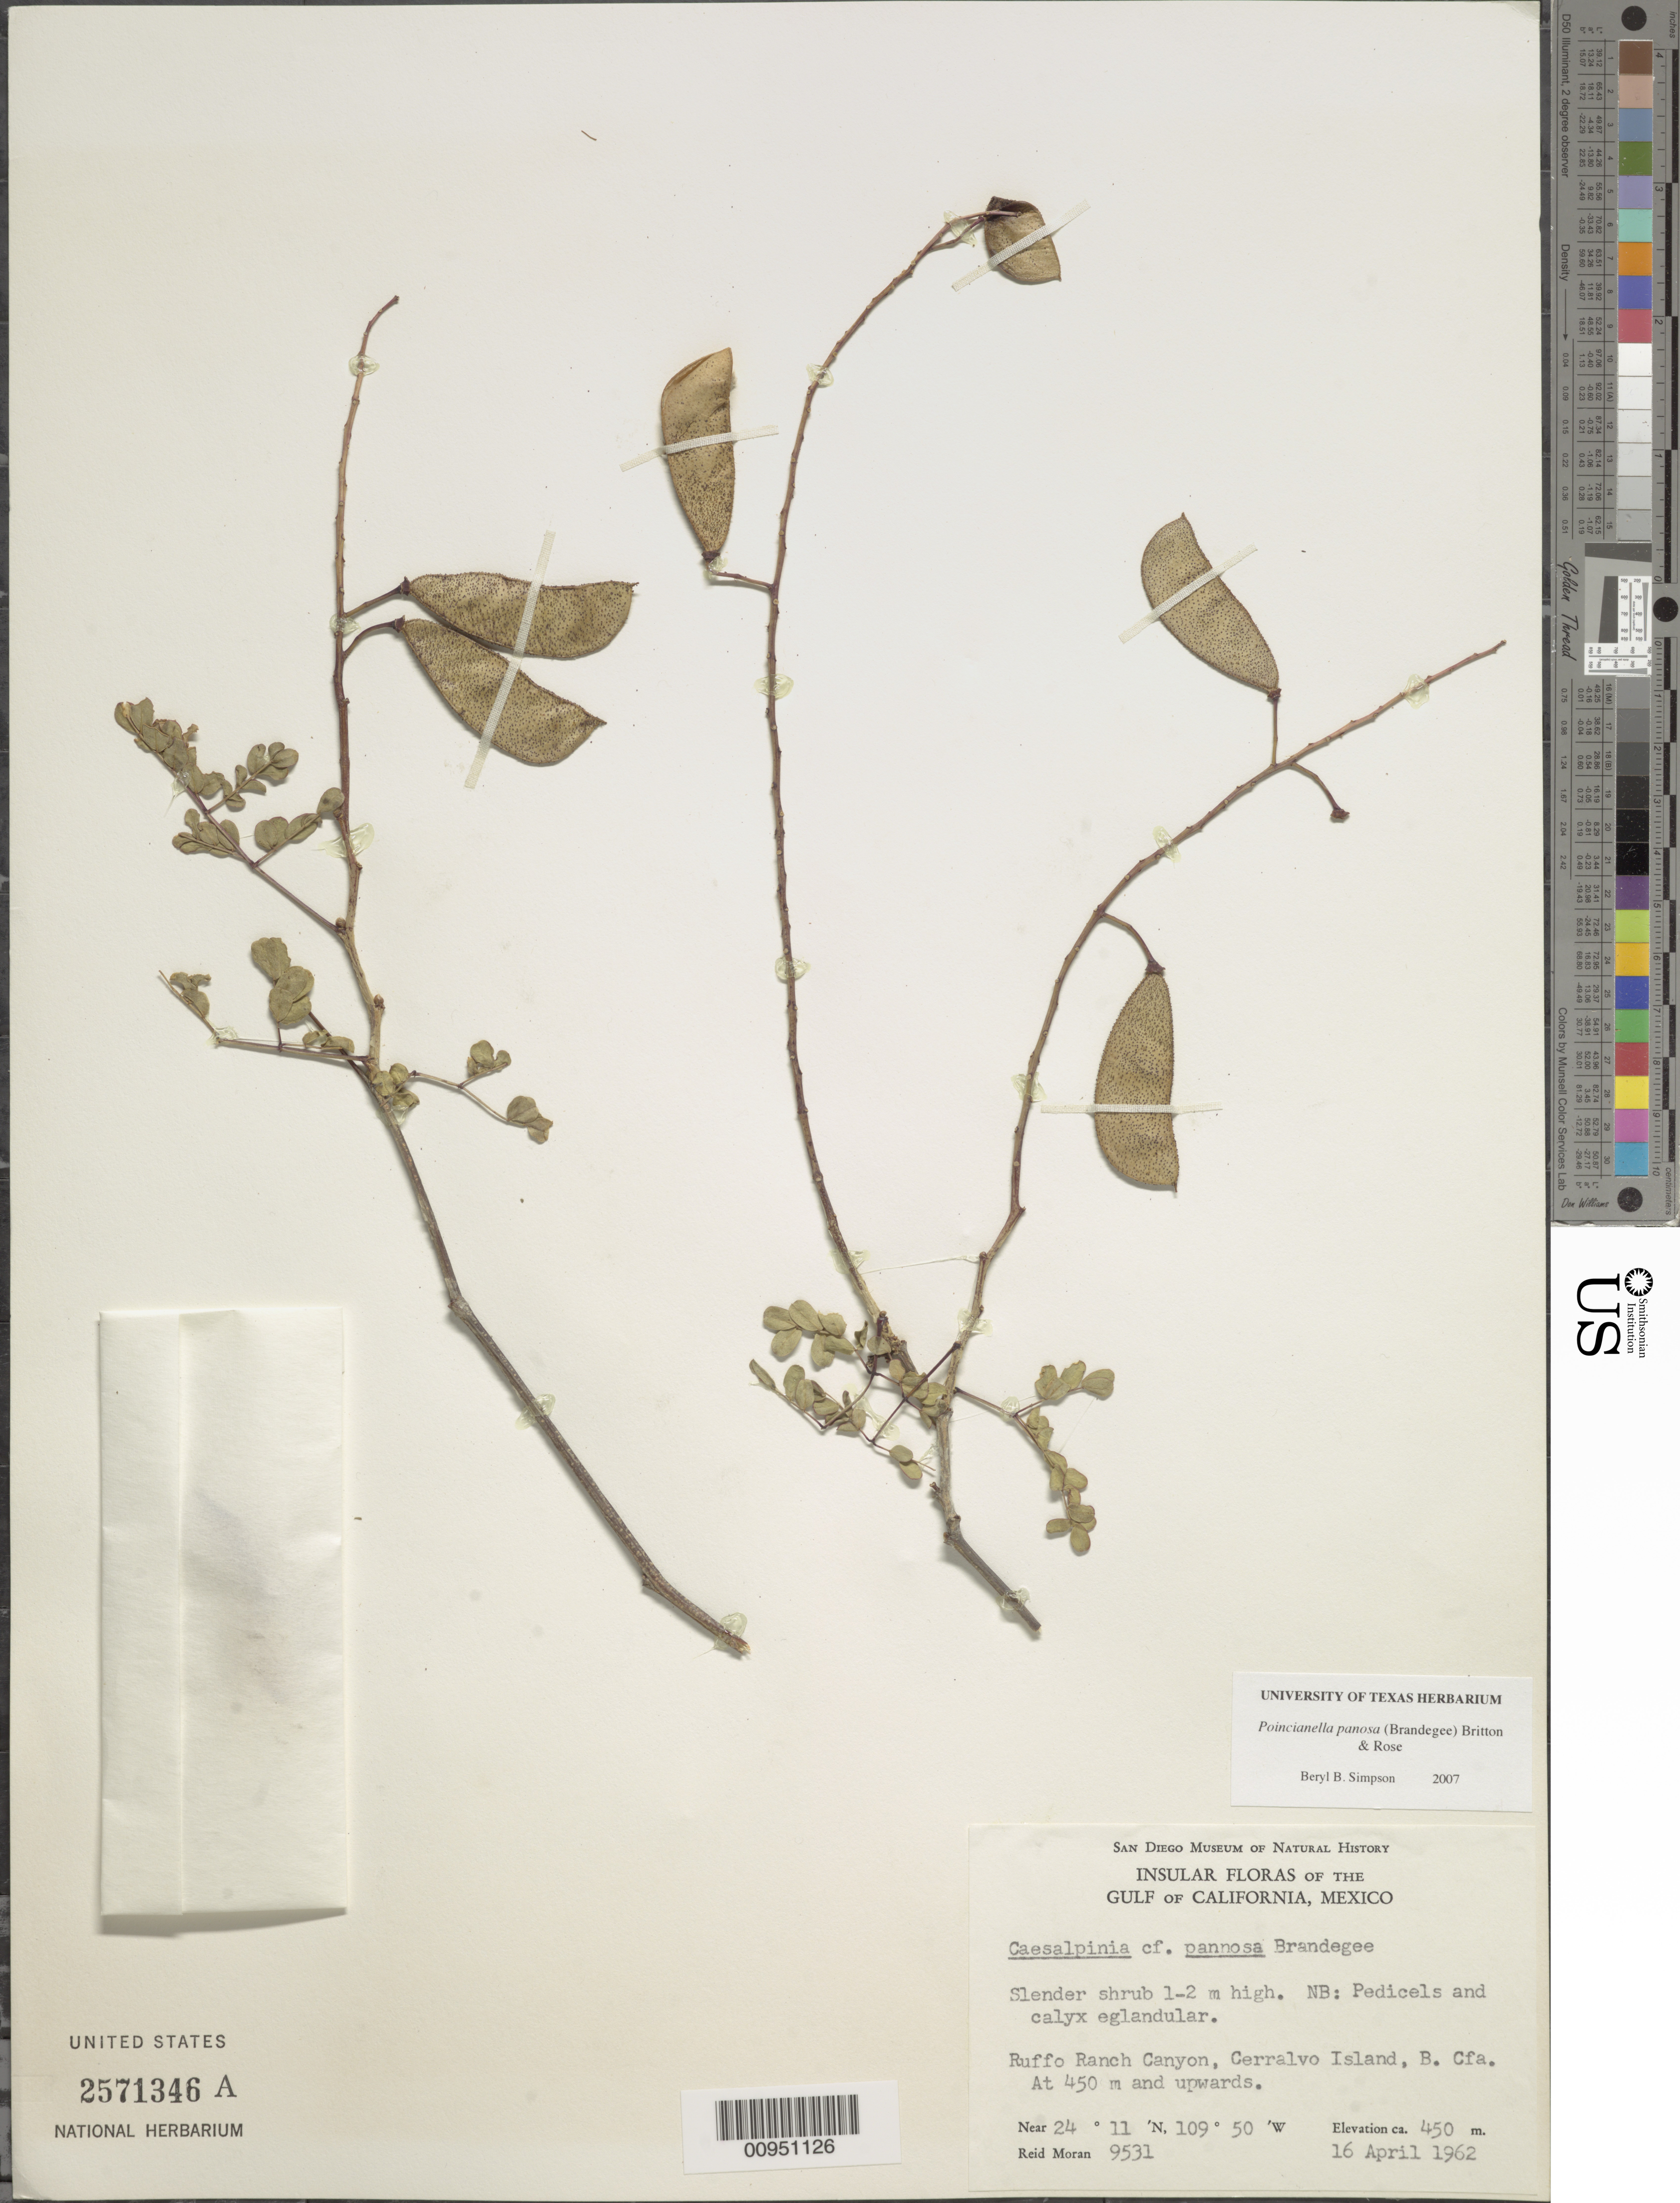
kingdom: Plantae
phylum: Tracheophyta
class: Magnoliopsida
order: Fabales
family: Fabaceae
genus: Erythrostemon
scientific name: Erythrostemon pannosus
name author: (K. Brandegee) Gagnon & G.P. Lewis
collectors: R. V. Moran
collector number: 9531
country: Mexico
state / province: Baja California Sur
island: Cerralvo I.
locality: Ruffo Ranch Canyon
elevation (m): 450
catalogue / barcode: US 2571346A